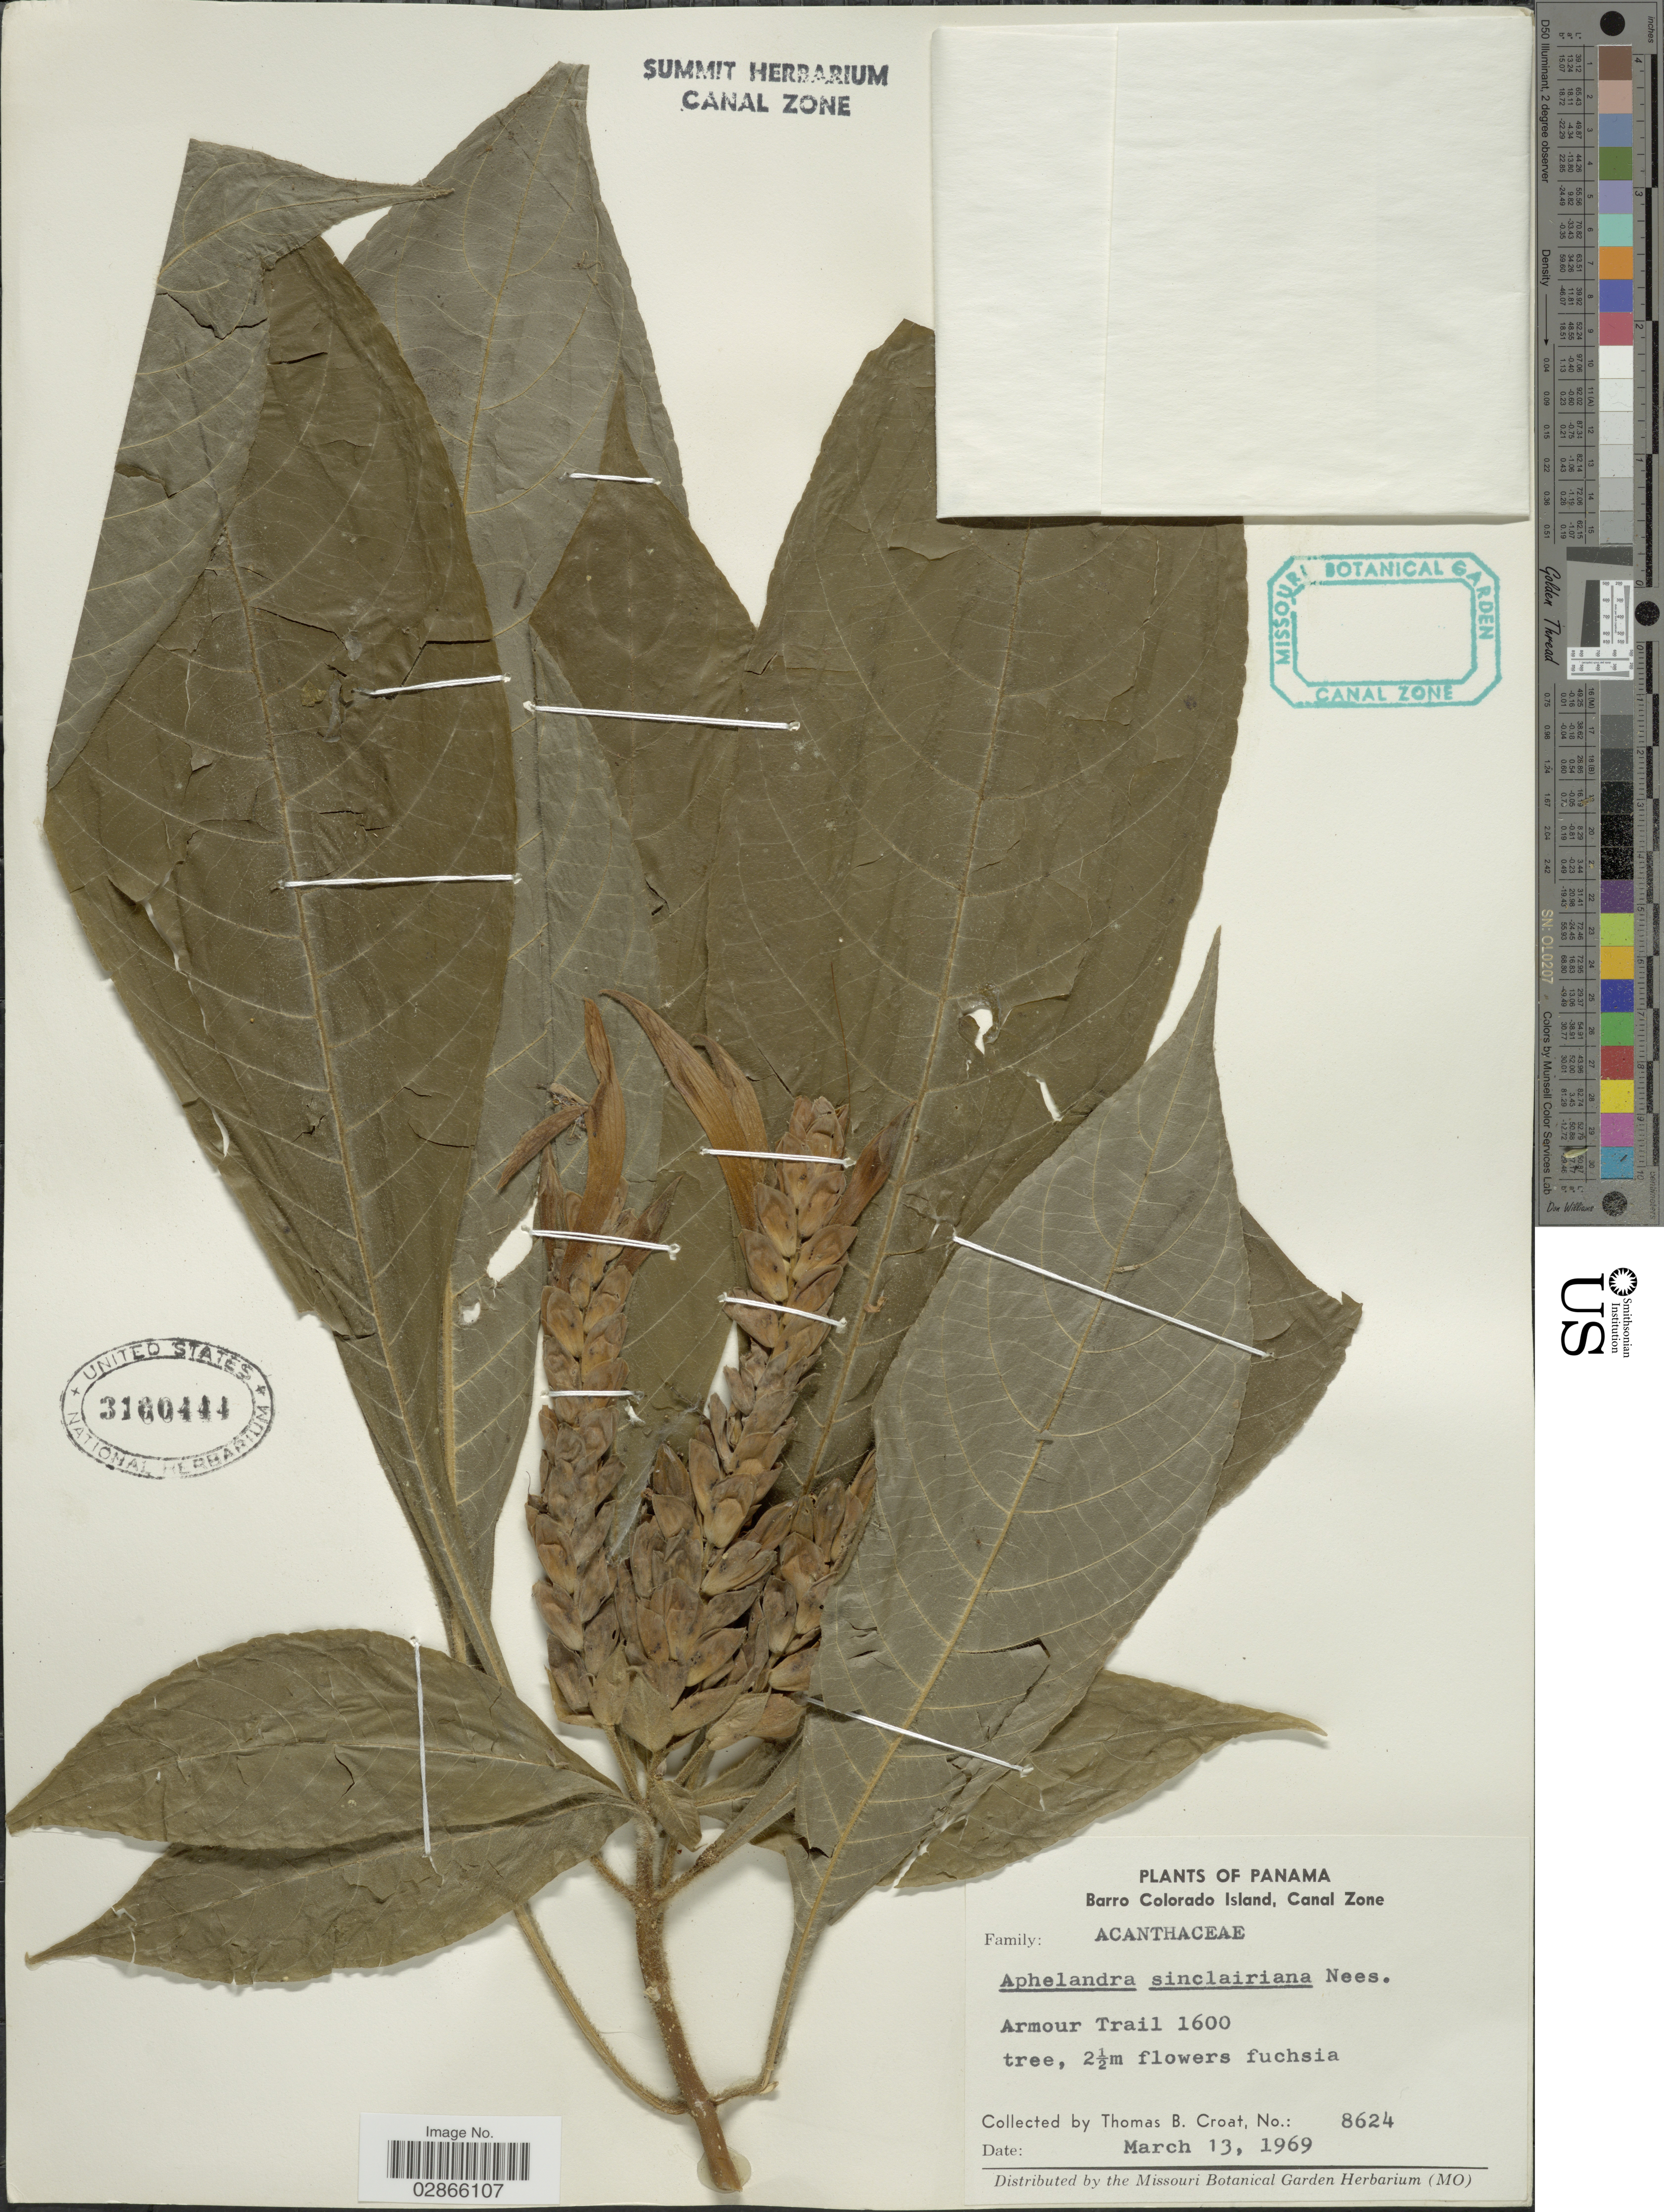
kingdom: Plantae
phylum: Tracheophyta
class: Magnoliopsida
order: Lamiales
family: Acanthaceae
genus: Aphelandra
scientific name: Aphelandra sinclairiana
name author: Nees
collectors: T. B. Croat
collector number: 8624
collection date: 1969-03-13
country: Panama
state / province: Panamá Oeste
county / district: Canal Zone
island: Barro Colorado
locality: Barro Colorado Island, Canal Zone. Armour Trail 1600.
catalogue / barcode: US 3160444